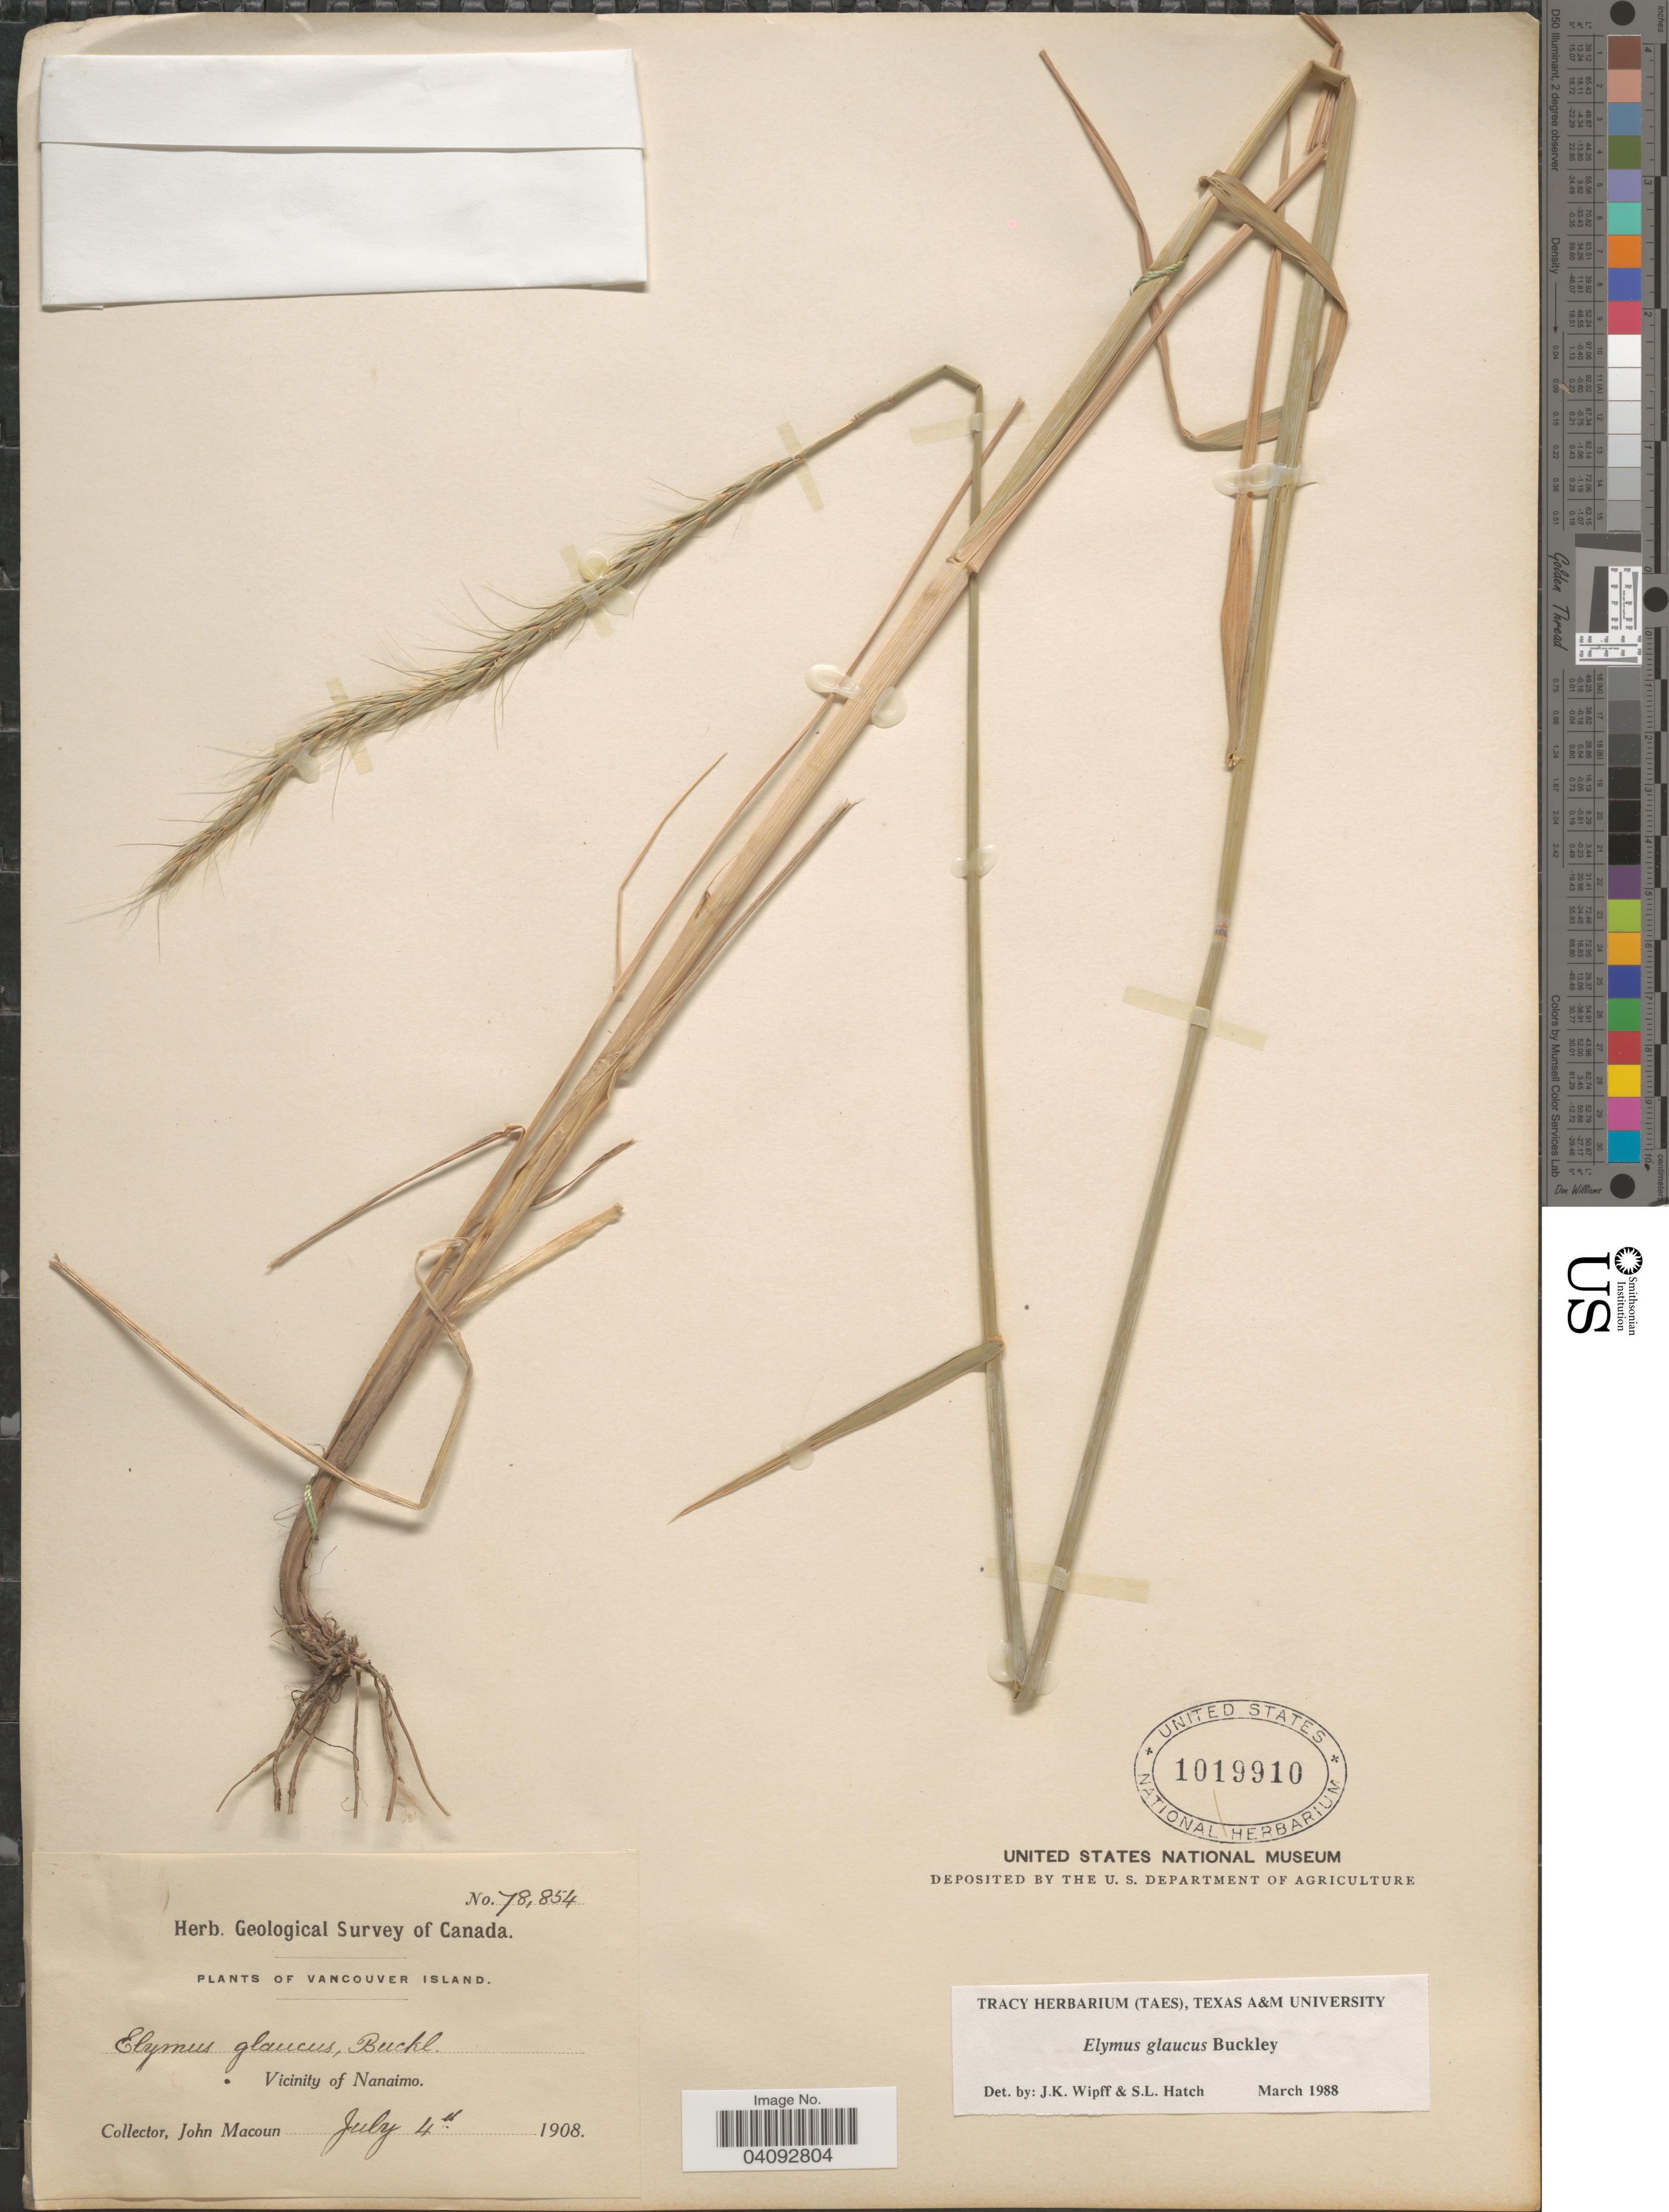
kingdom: Plantae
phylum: Tracheophyta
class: Liliopsida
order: Poales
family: Poaceae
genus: Elymus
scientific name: Elymus glaucus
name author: Buckley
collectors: J. Macoun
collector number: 78854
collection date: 1908-07-04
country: Canada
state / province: British Columbia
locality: Geological Survey of Canada. Vancouver Island. Vicinity of Nanaimo.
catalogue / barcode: US 1019910